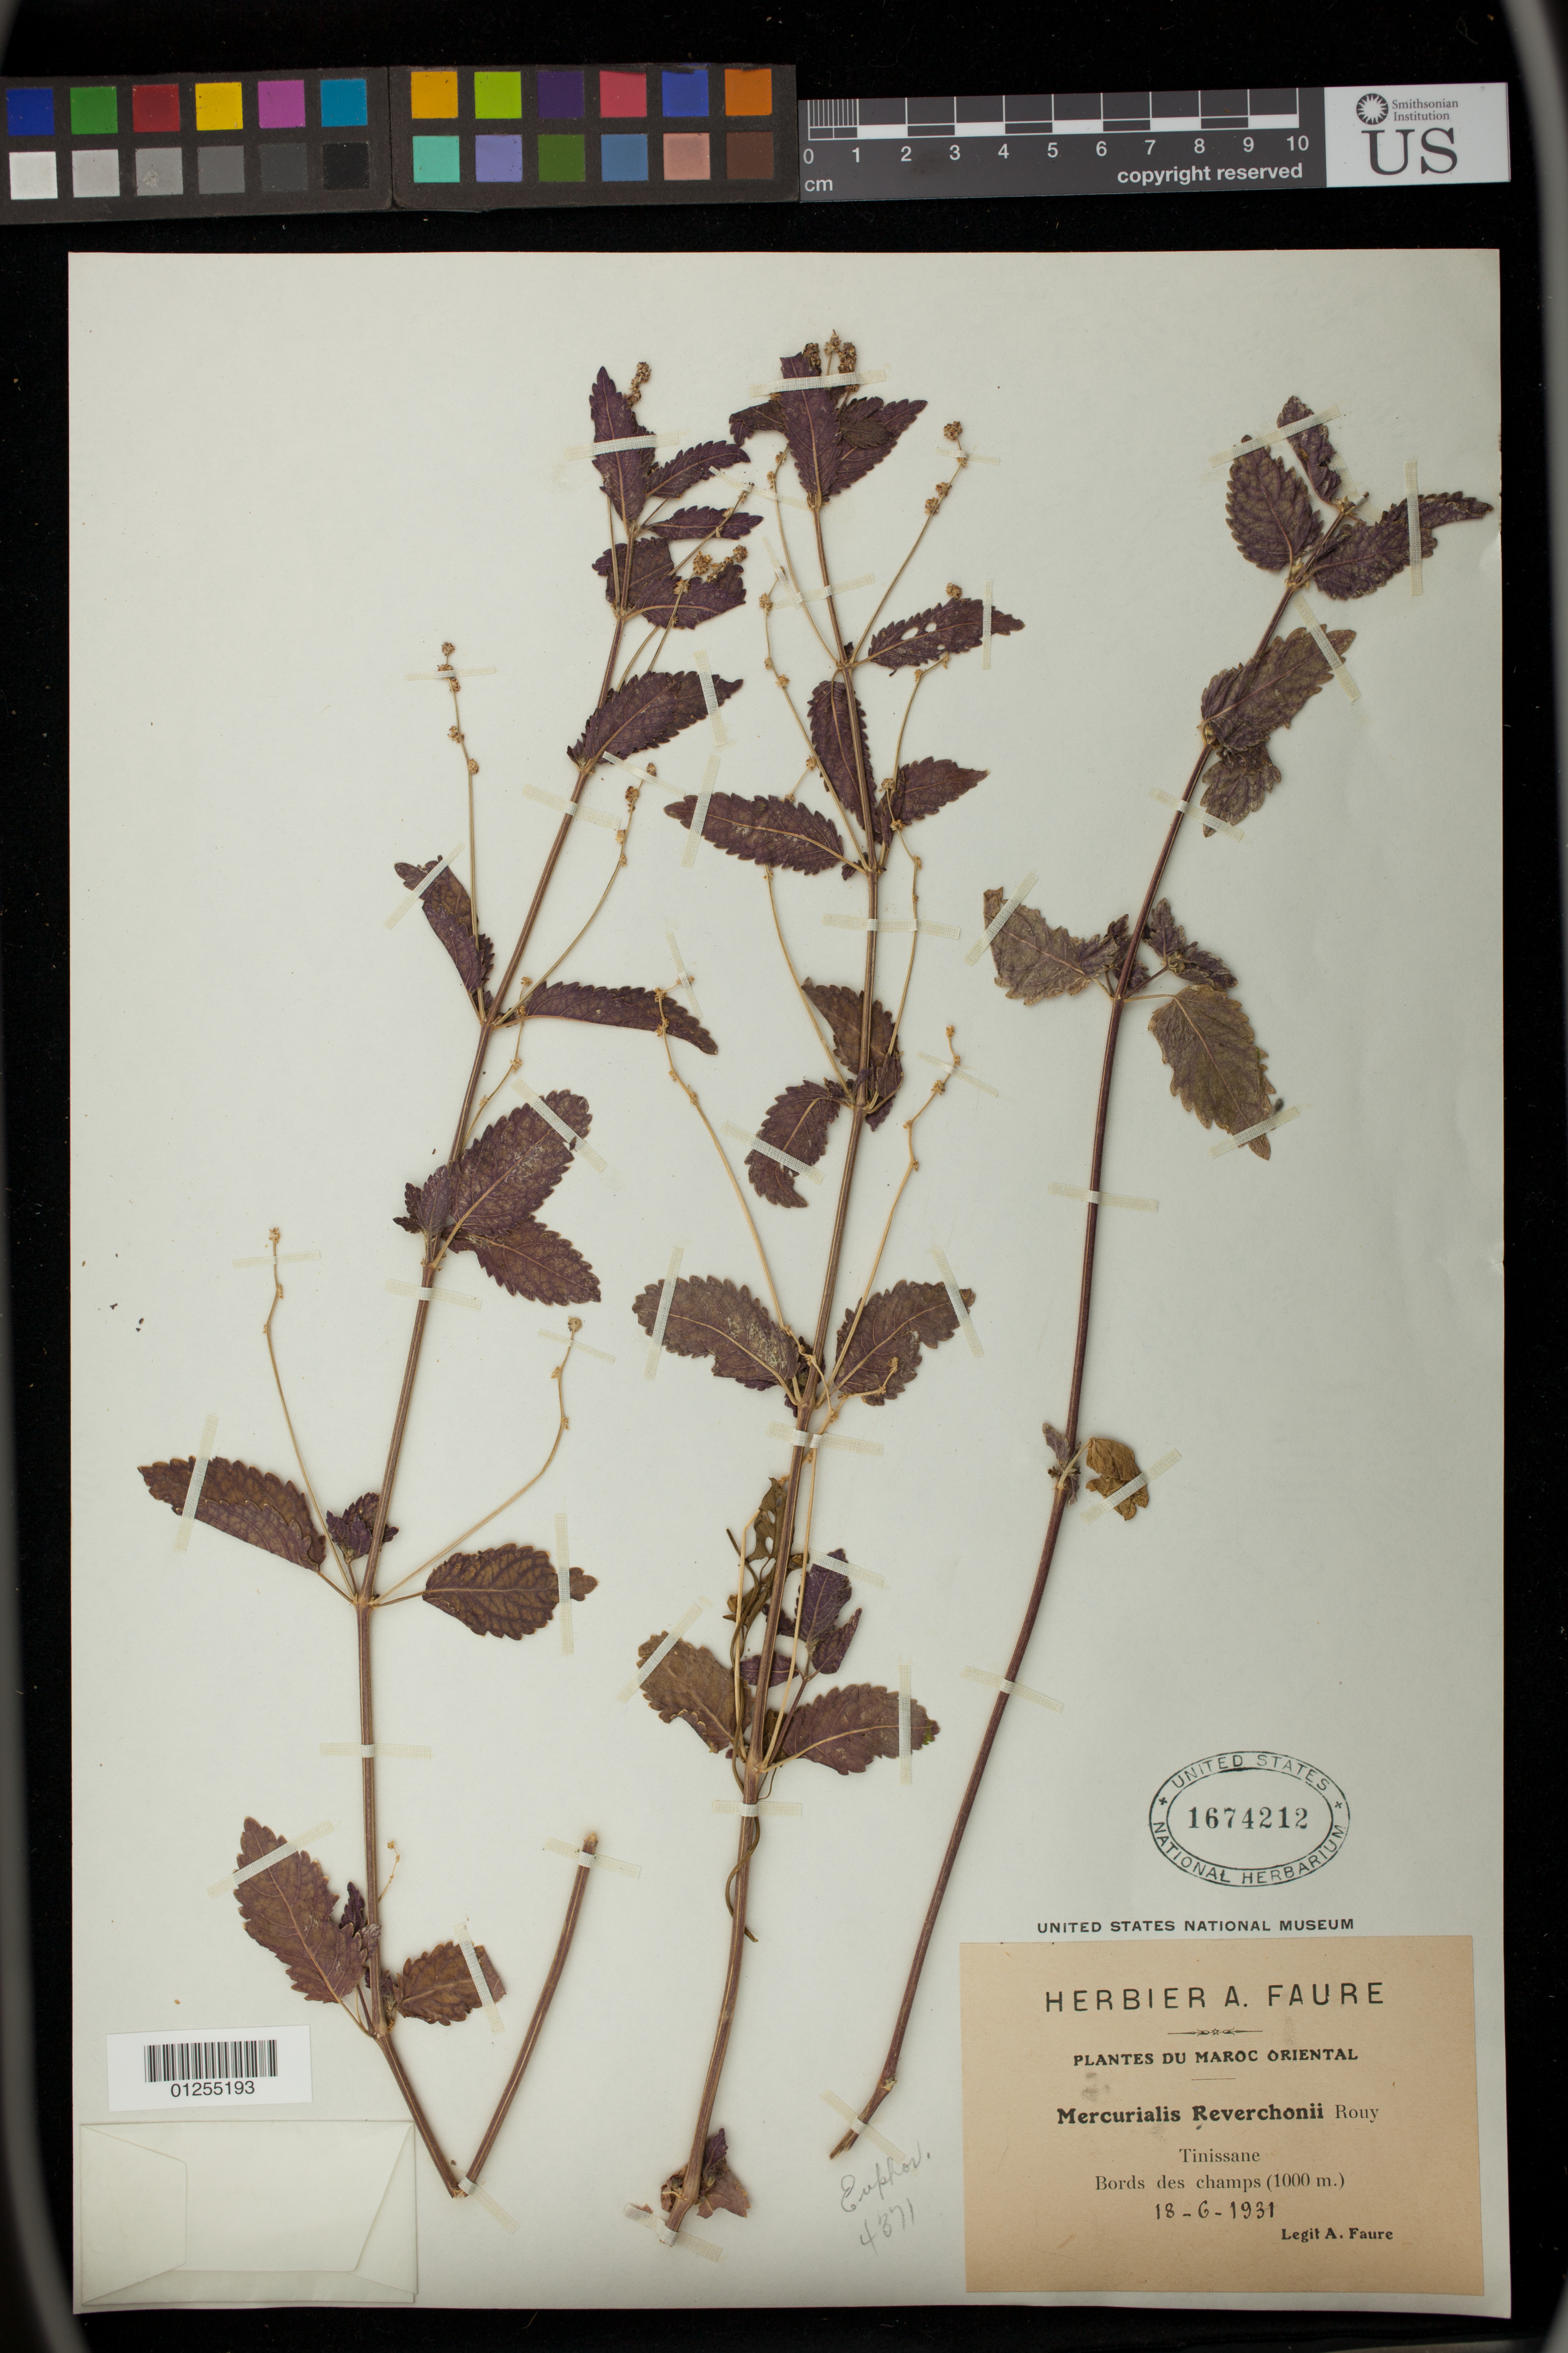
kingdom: Plantae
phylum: Tracheophyta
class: Magnoliopsida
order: Malpighiales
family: Euphorbiaceae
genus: Mercurialis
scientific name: Mercurialis reverchonii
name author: Rouy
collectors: A. Faure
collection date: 1931-06-18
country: Morocco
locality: Bords des champs, Tinissane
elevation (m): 1000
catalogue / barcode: US 1674212